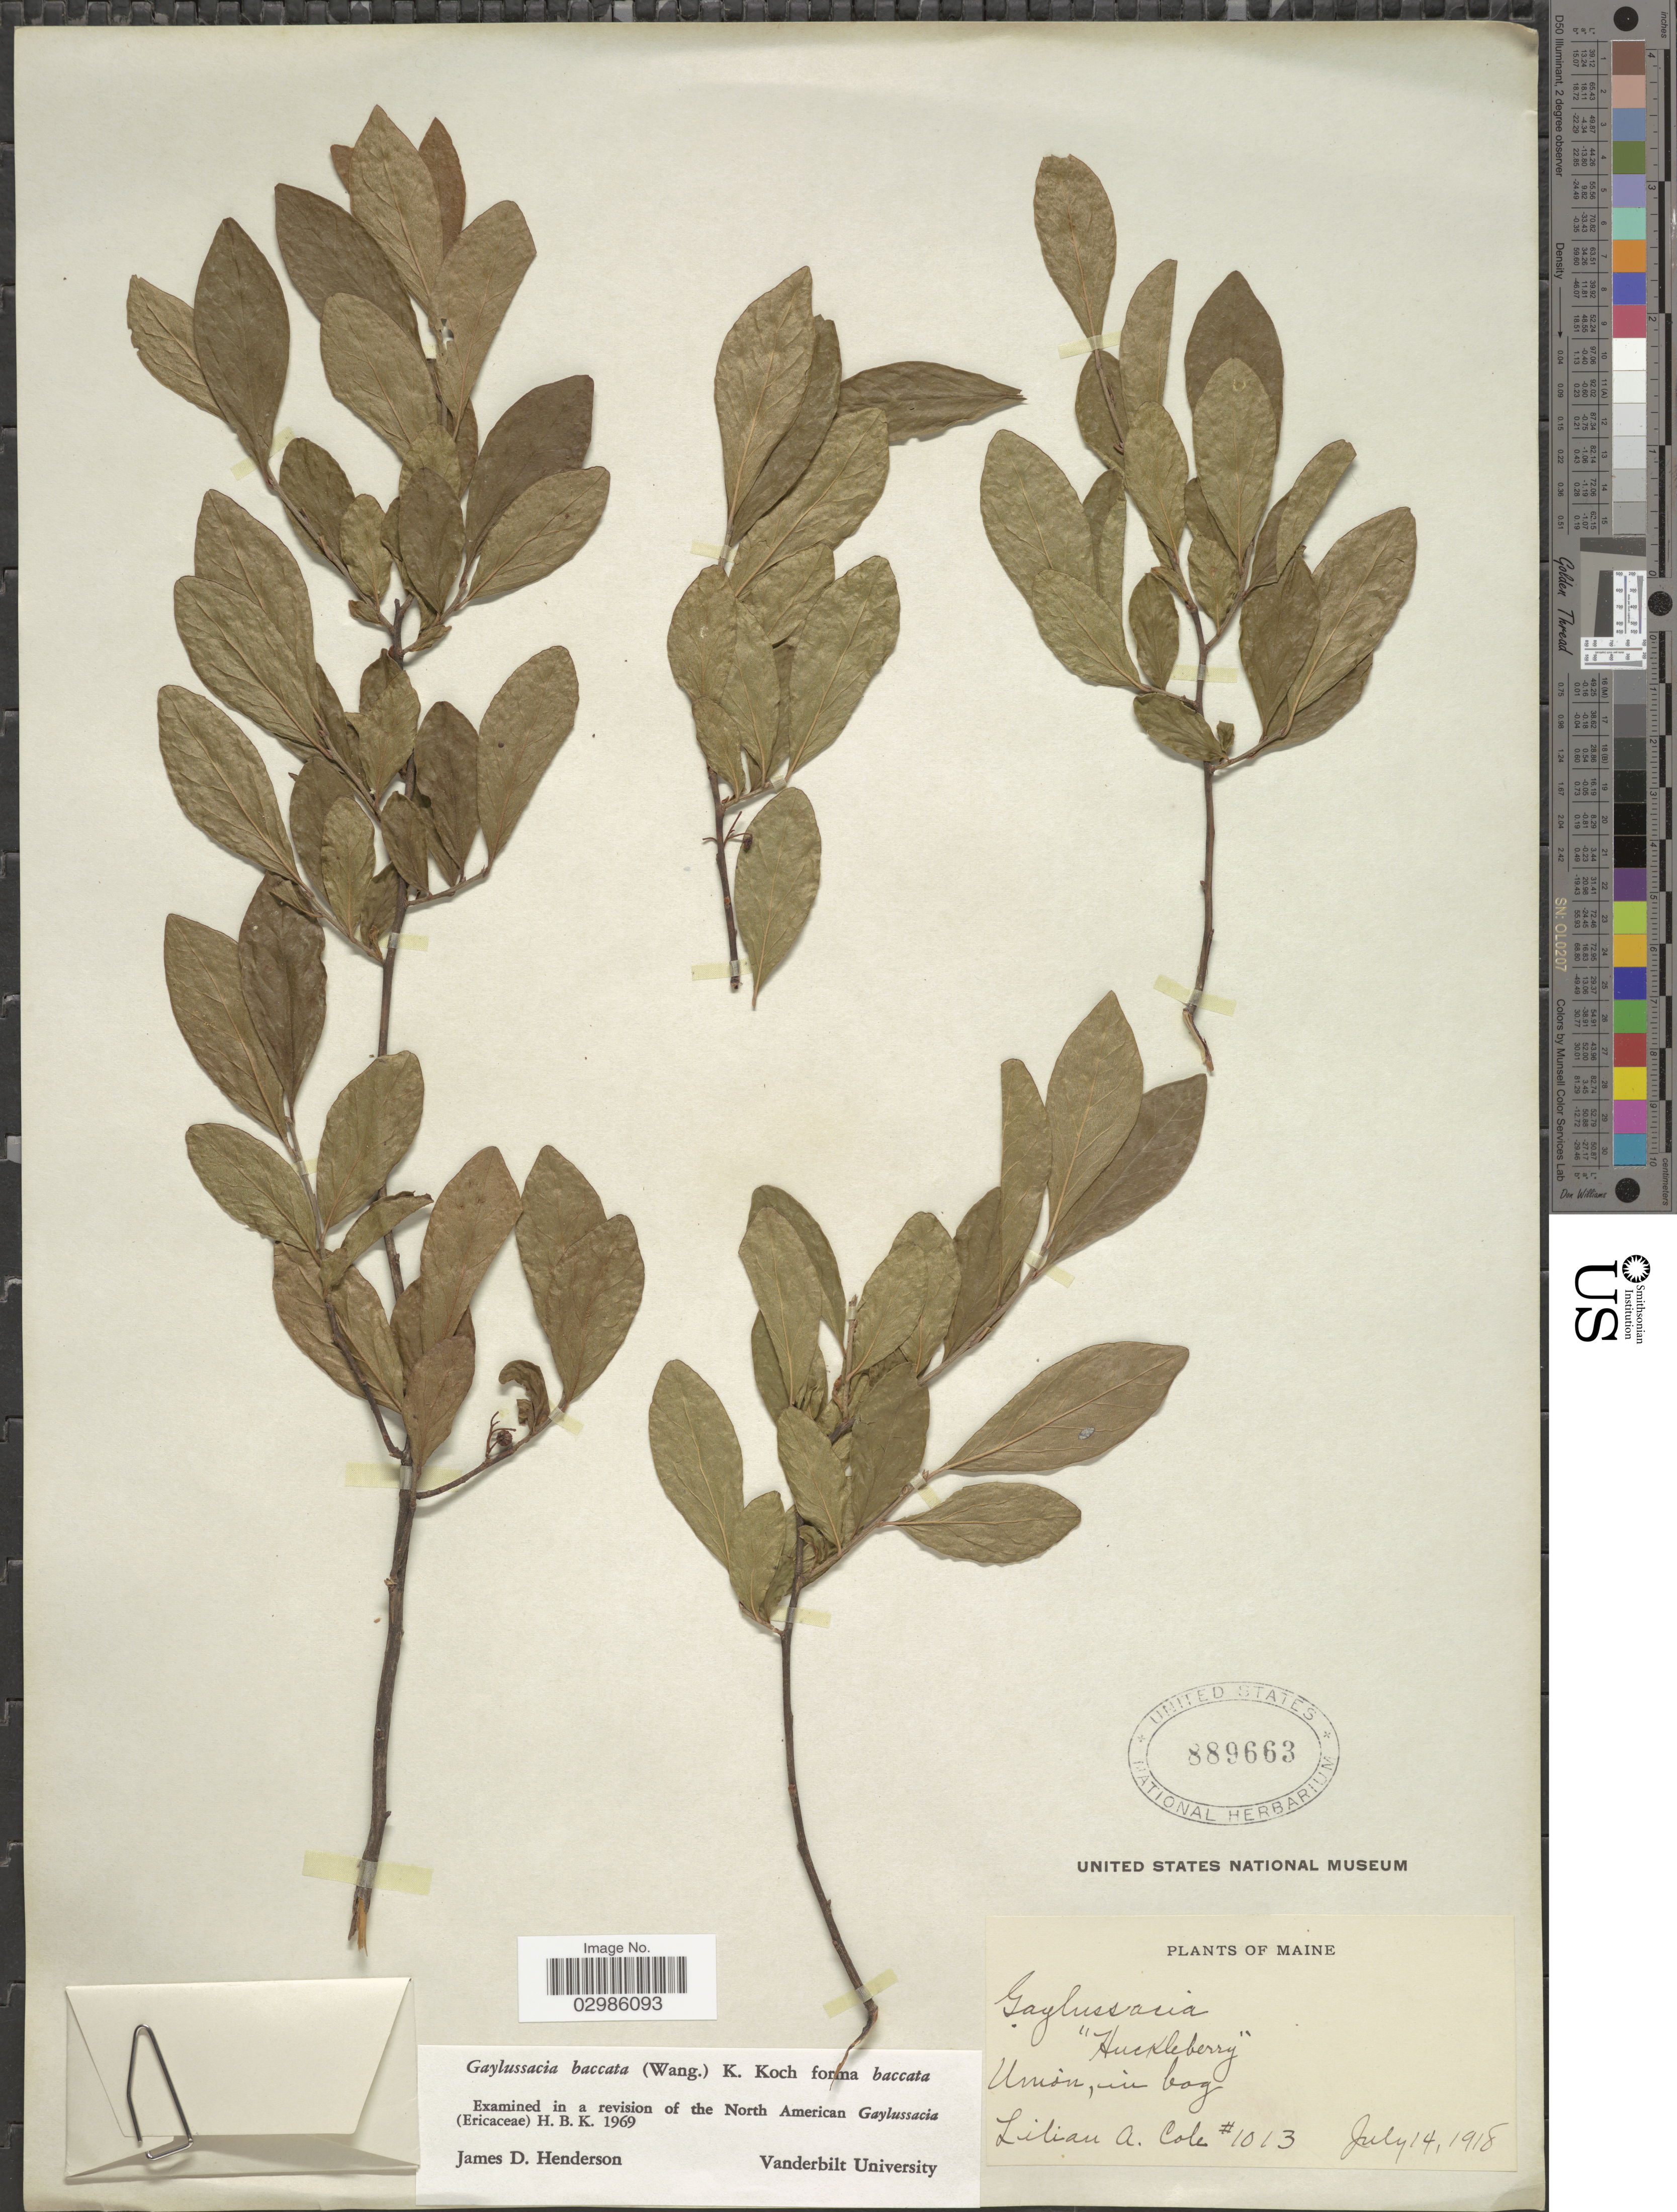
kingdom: Plantae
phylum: Tracheophyta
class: Magnoliopsida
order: Ericales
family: Ericaceae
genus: Gaylussacia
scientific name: Gaylussacia baccata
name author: (Wangenh.) K. Koch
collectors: L. A. Cole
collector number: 1013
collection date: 1918-07-14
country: United States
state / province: Maine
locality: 'Huckleberry'. Union, in bog.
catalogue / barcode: US 889663